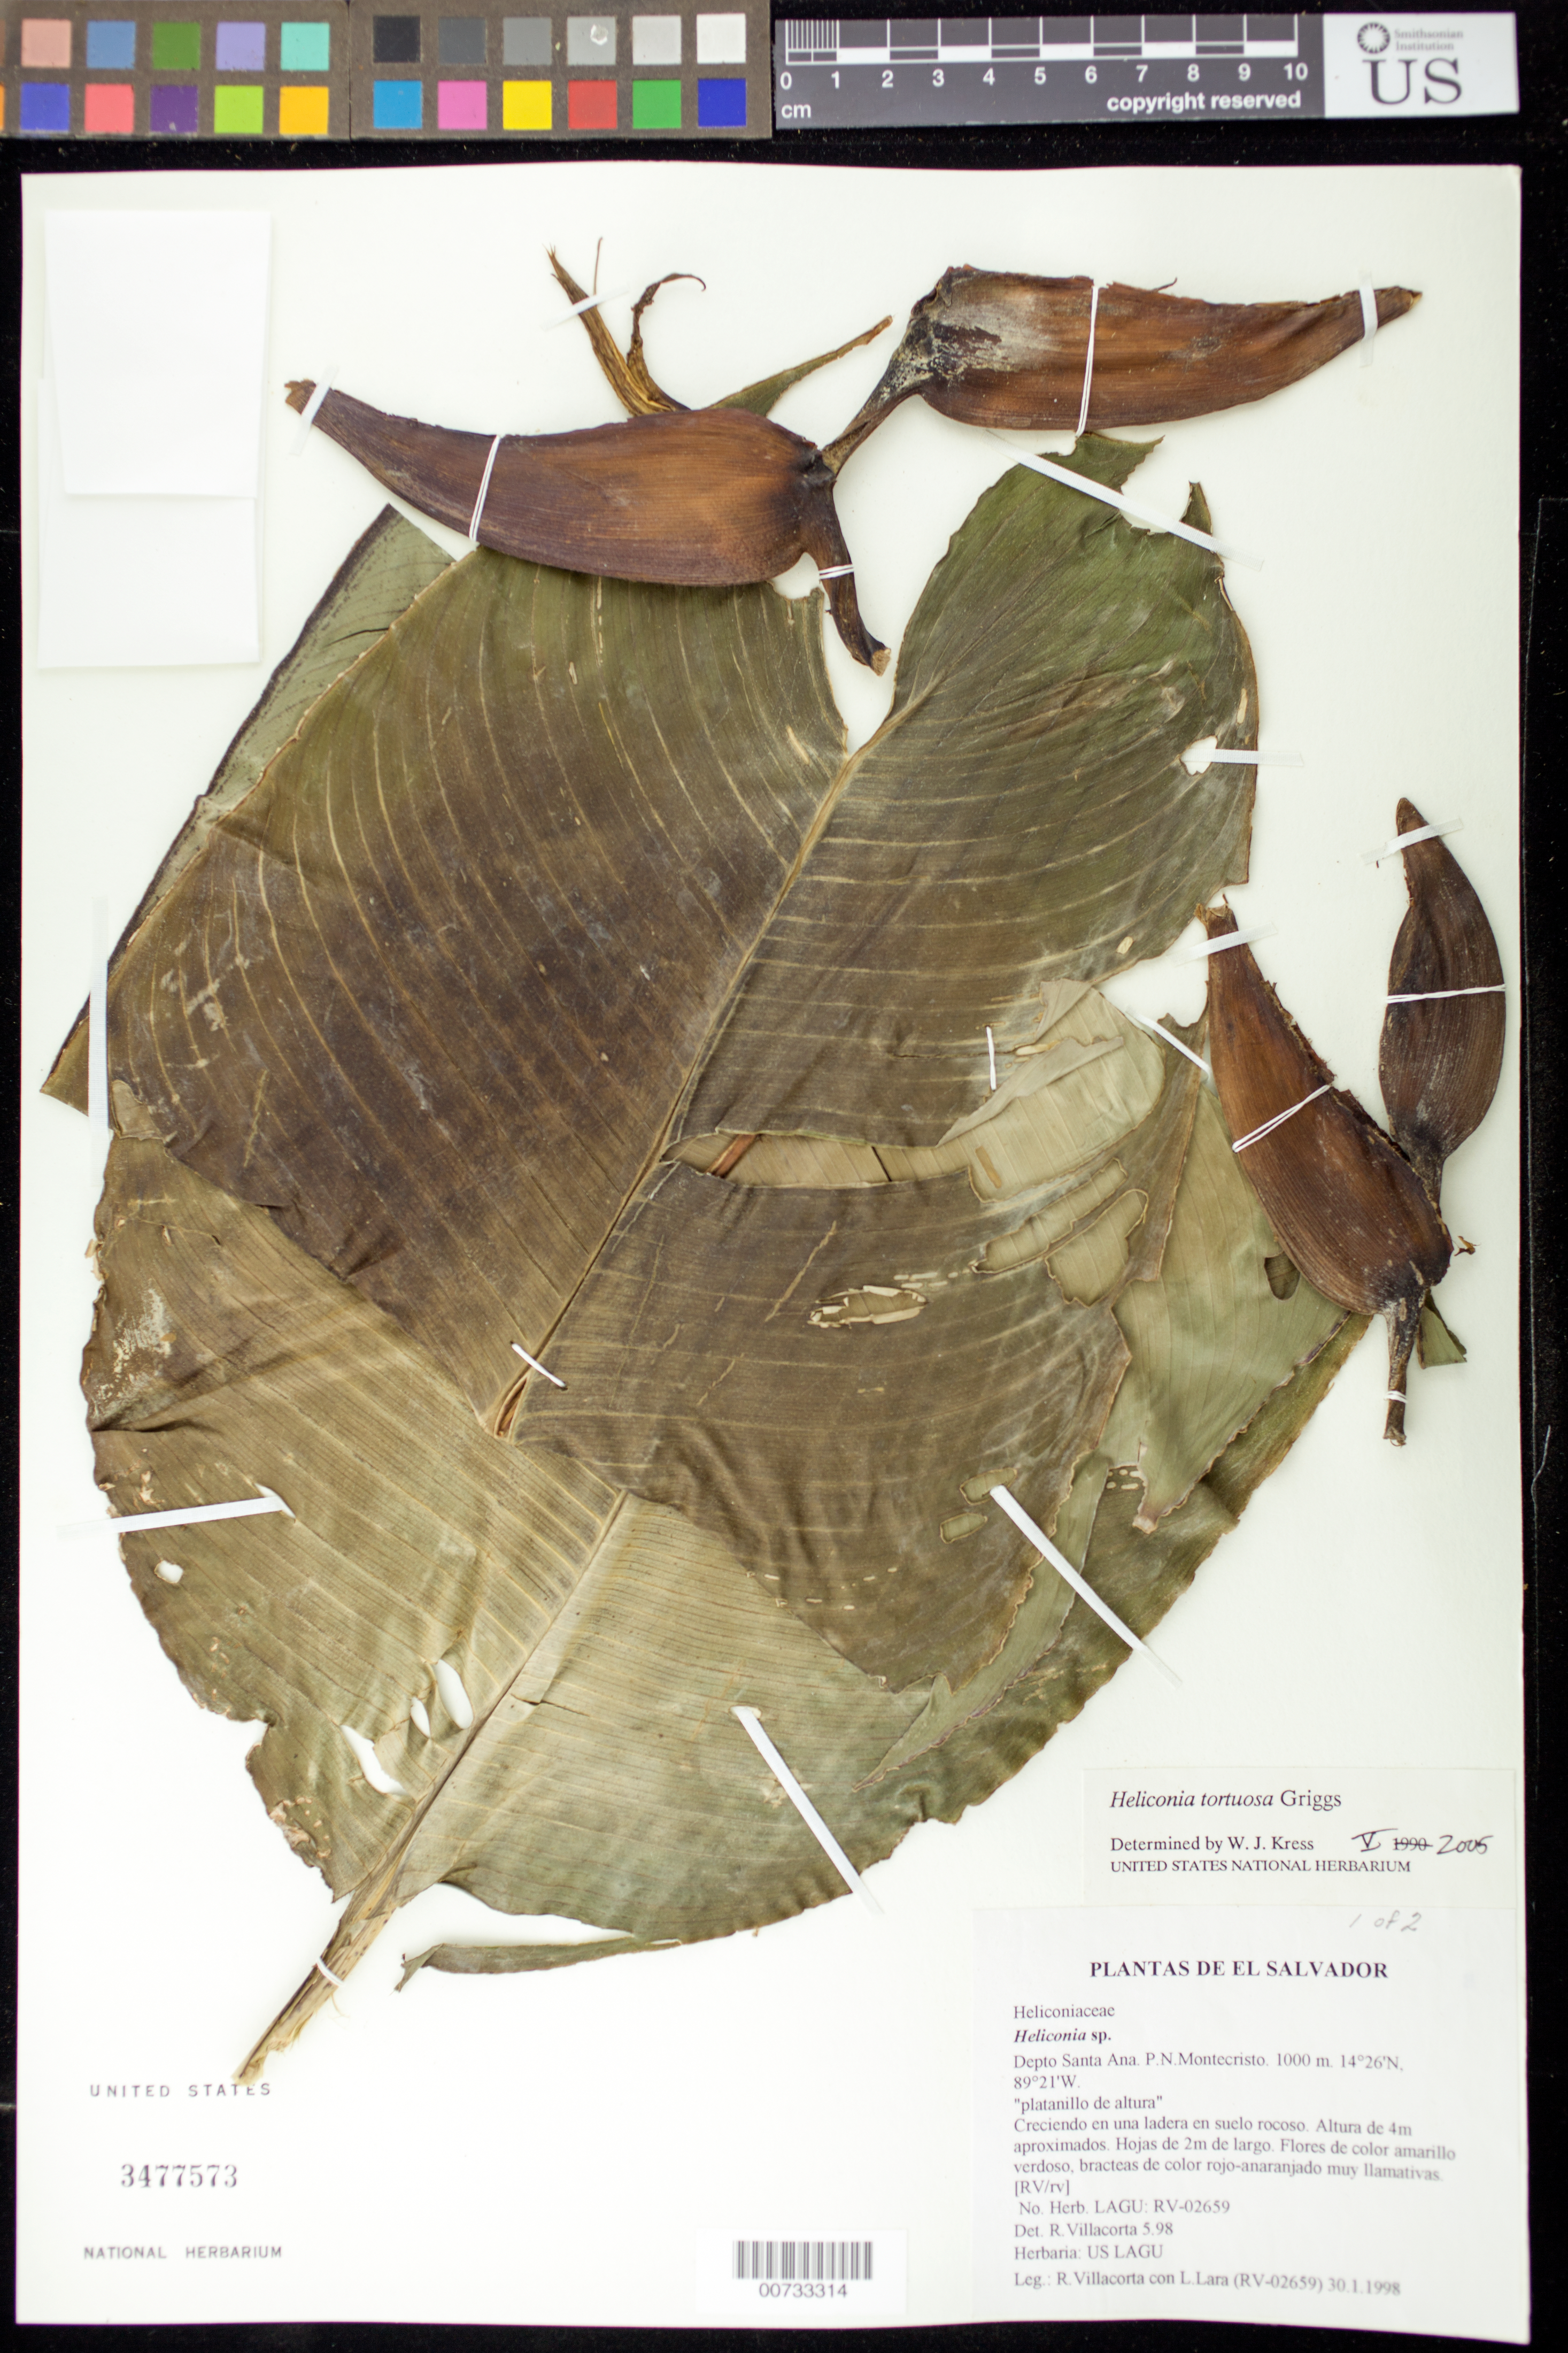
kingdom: Plantae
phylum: Tracheophyta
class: Liliopsida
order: Zingiberales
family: Heliconiaceae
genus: Heliconia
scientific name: Heliconia tortuosa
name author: R.F. Griggs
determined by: Kress, W. J., (US), Smithsonian Institution - National Museum of Natural History (UNITED STATES)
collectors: R. Villacorta & L. Lara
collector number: RV-02659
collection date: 1998-01-30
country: El Salvador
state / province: Santa Ana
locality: P.N. Montecristo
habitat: Creciendo en una ladera en suelo rocoso.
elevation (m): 1000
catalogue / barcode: US 3477573